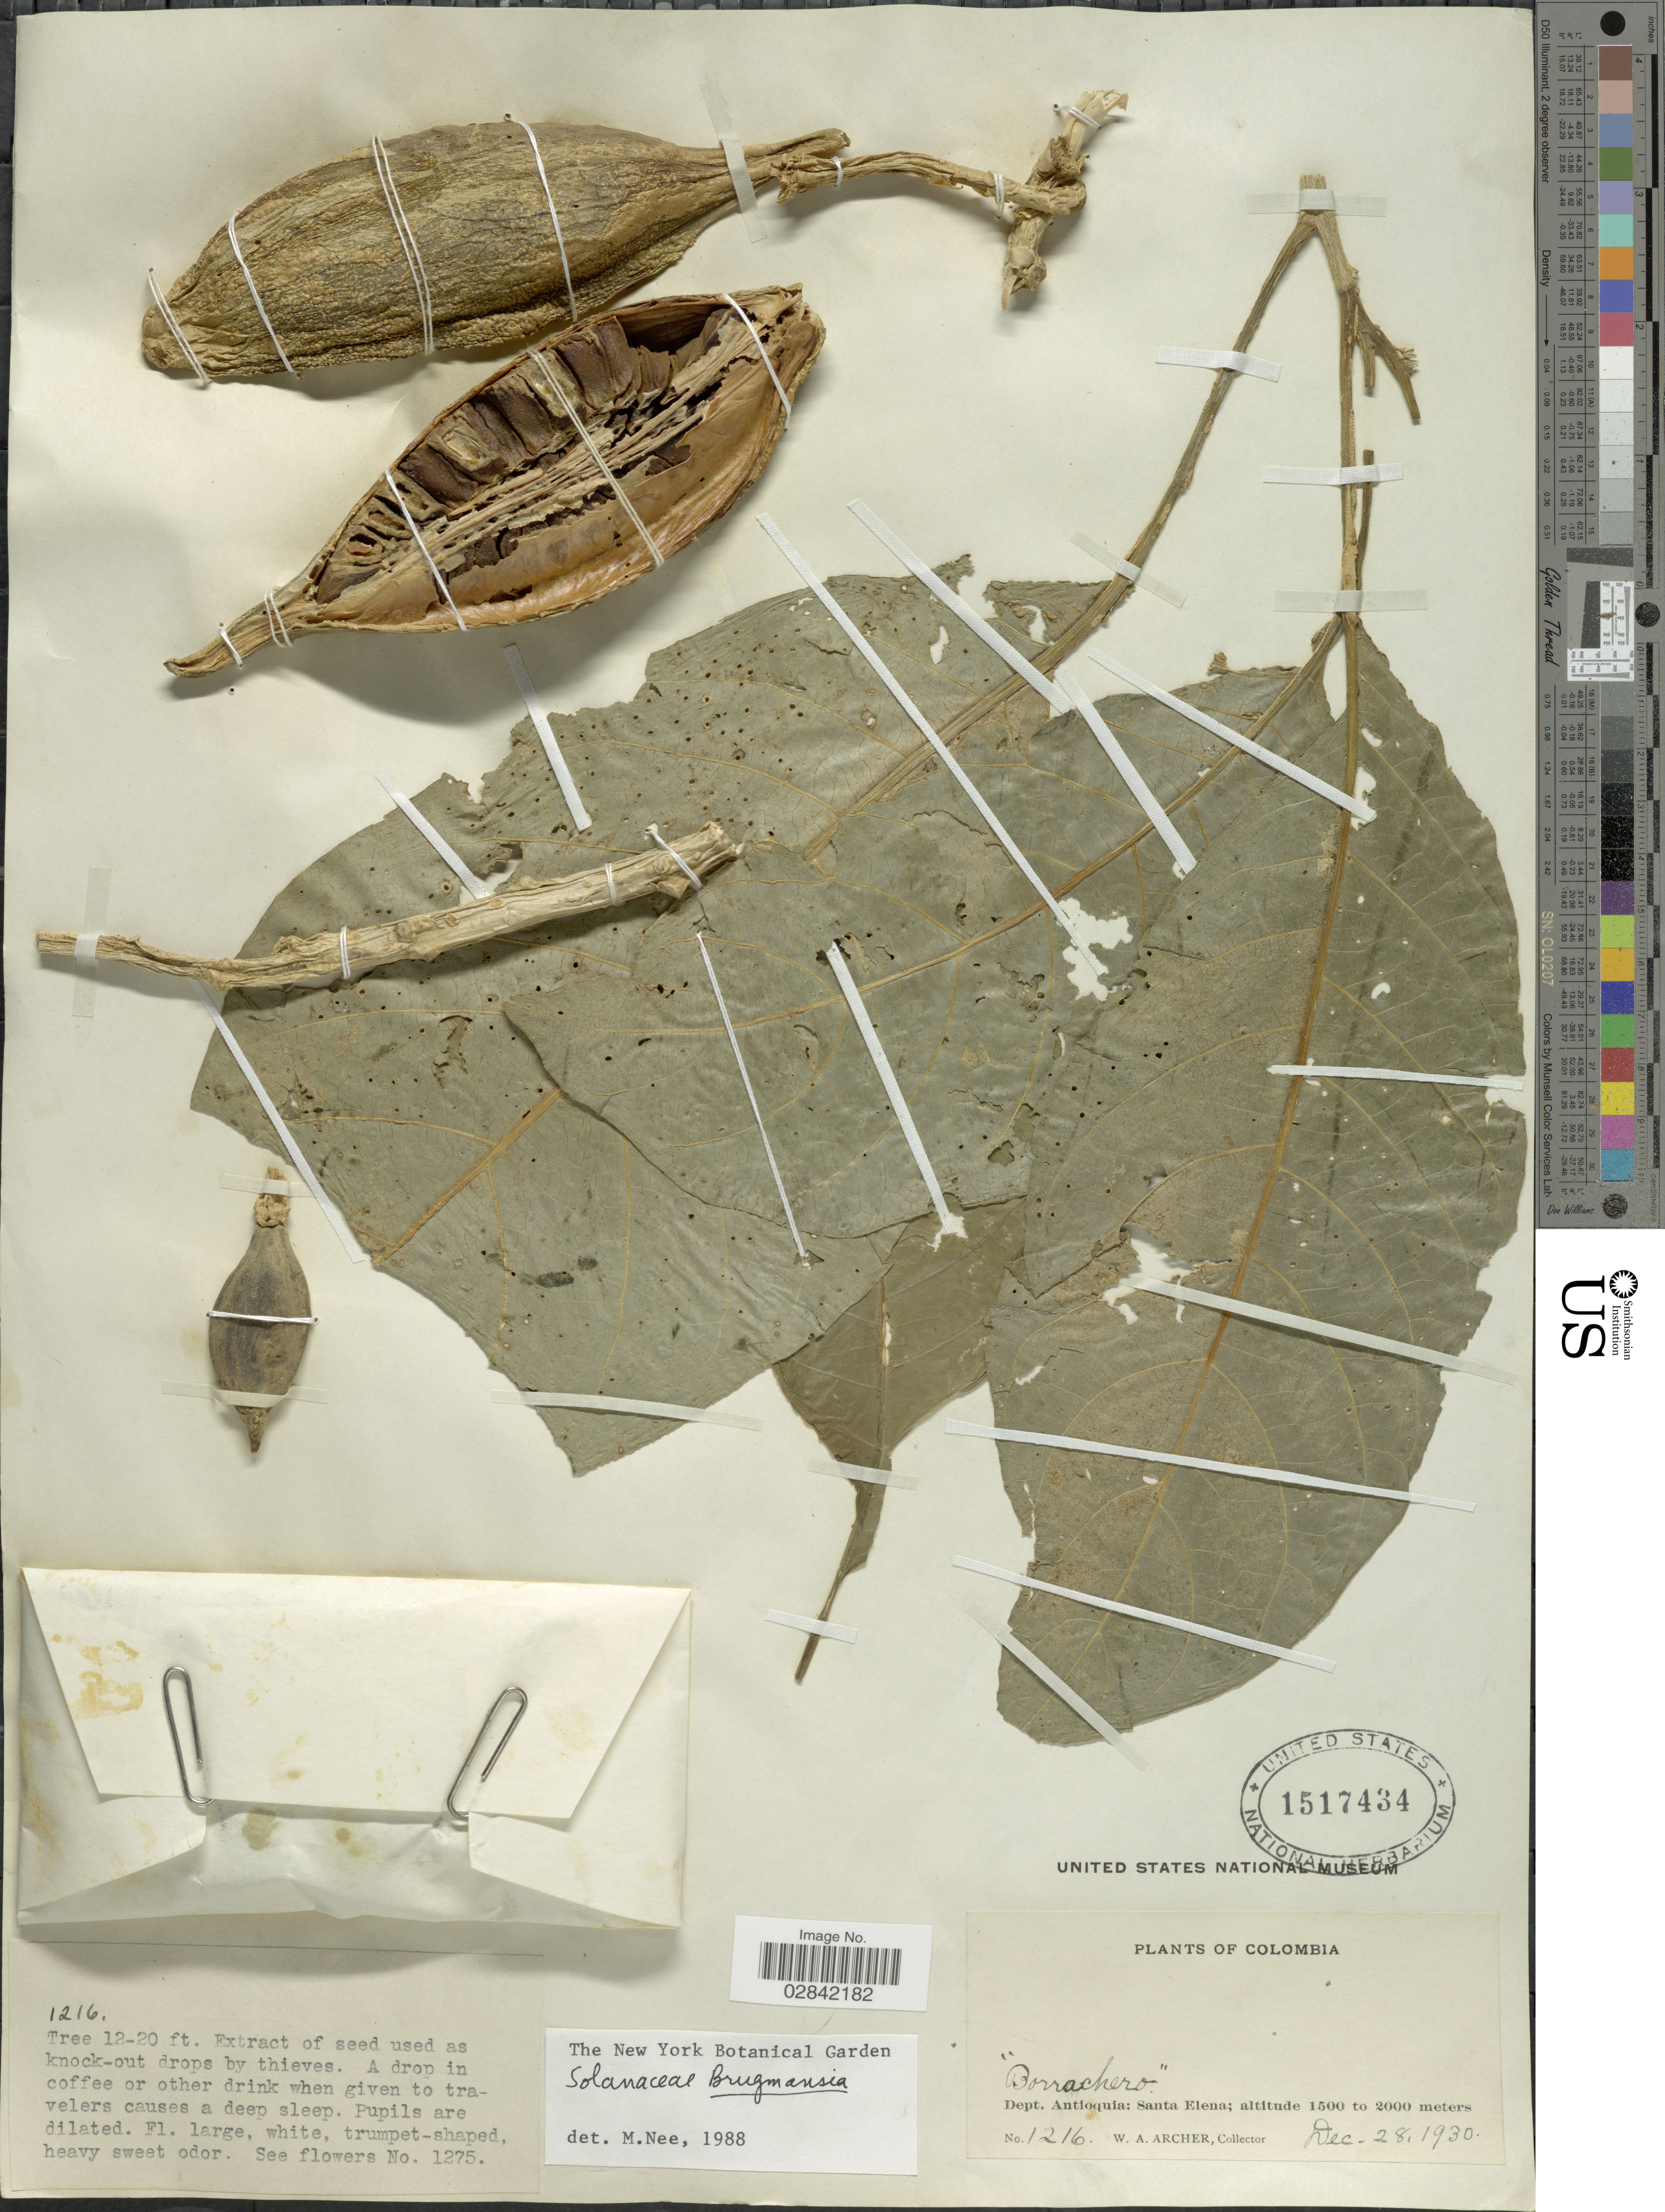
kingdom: Plantae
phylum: Tracheophyta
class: Magnoliopsida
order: Solanales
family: Solanaceae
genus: Brugmansia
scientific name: Brugmansia sp.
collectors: W. A. Archer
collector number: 1216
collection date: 1930-12-28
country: Colombia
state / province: Antioquia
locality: Dept. Antioquia: Santa Elena.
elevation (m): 1500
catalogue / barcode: US 1517434